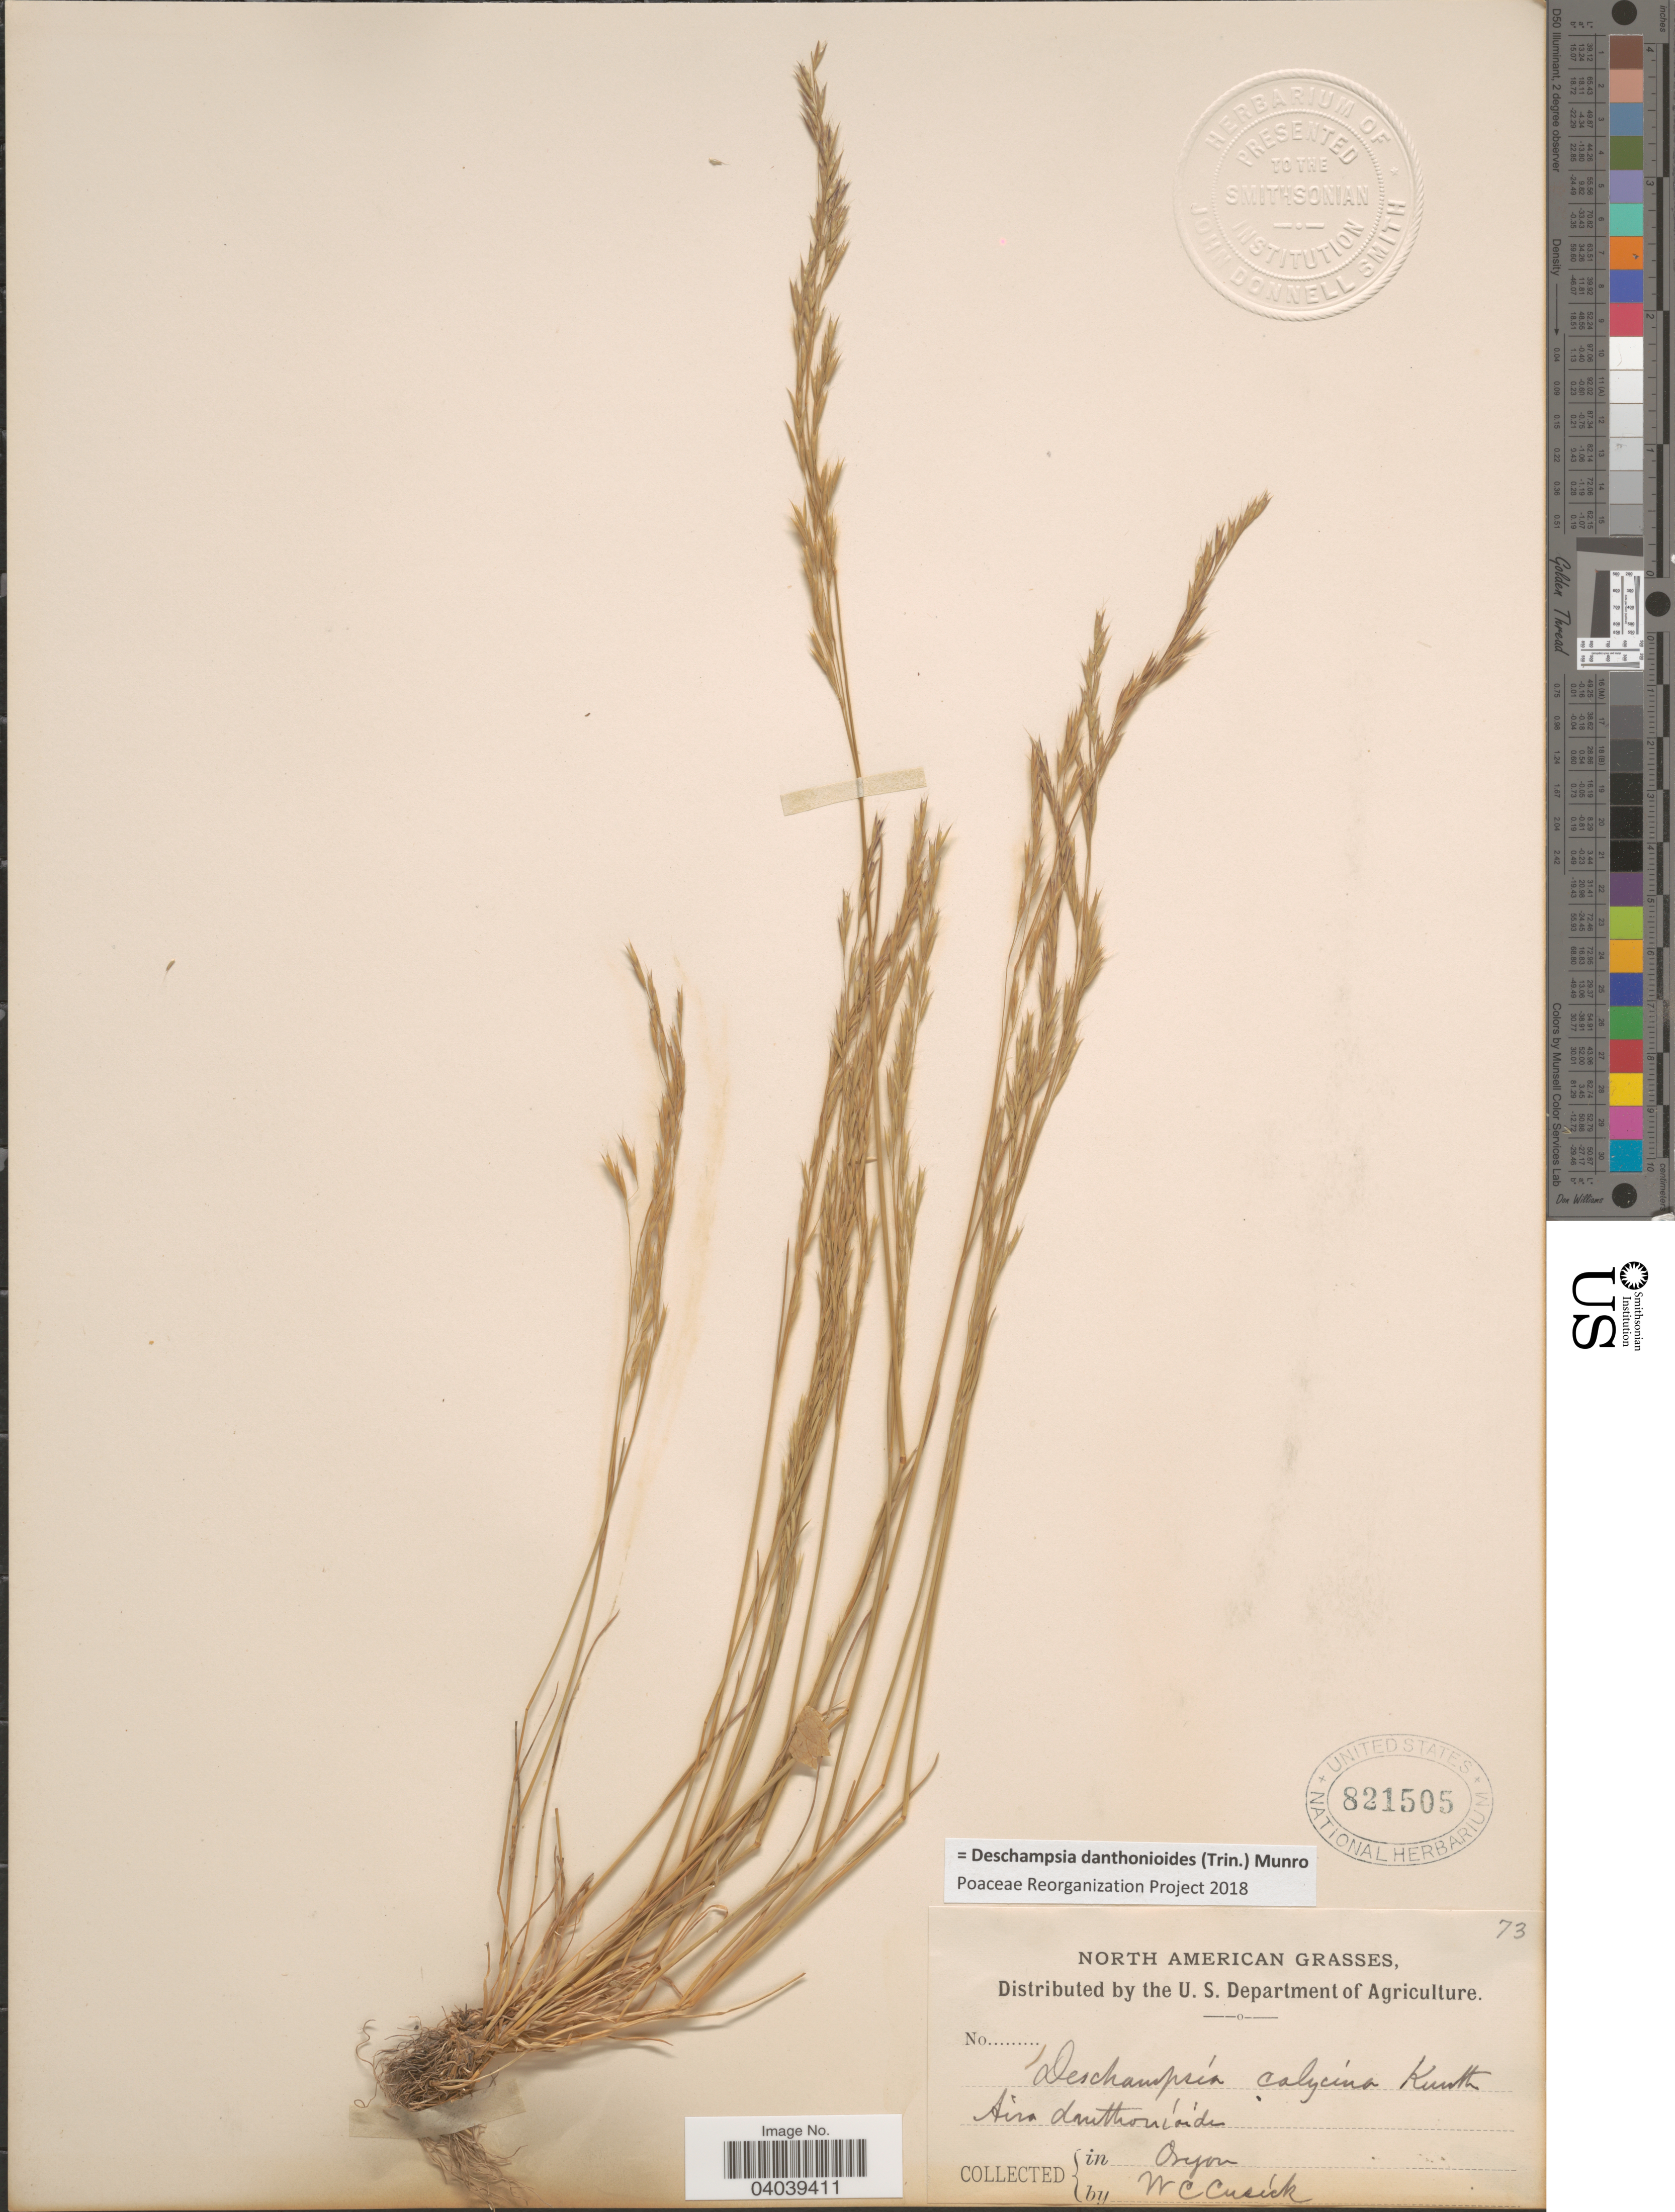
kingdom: Plantae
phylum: Tracheophyta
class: Liliopsida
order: Poales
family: Poaceae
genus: Deschampsia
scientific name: Deschampsia danthonioides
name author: (Trin.) Munro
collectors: W. C. Cusick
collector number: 73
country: United States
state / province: Oregon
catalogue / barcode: US 821505